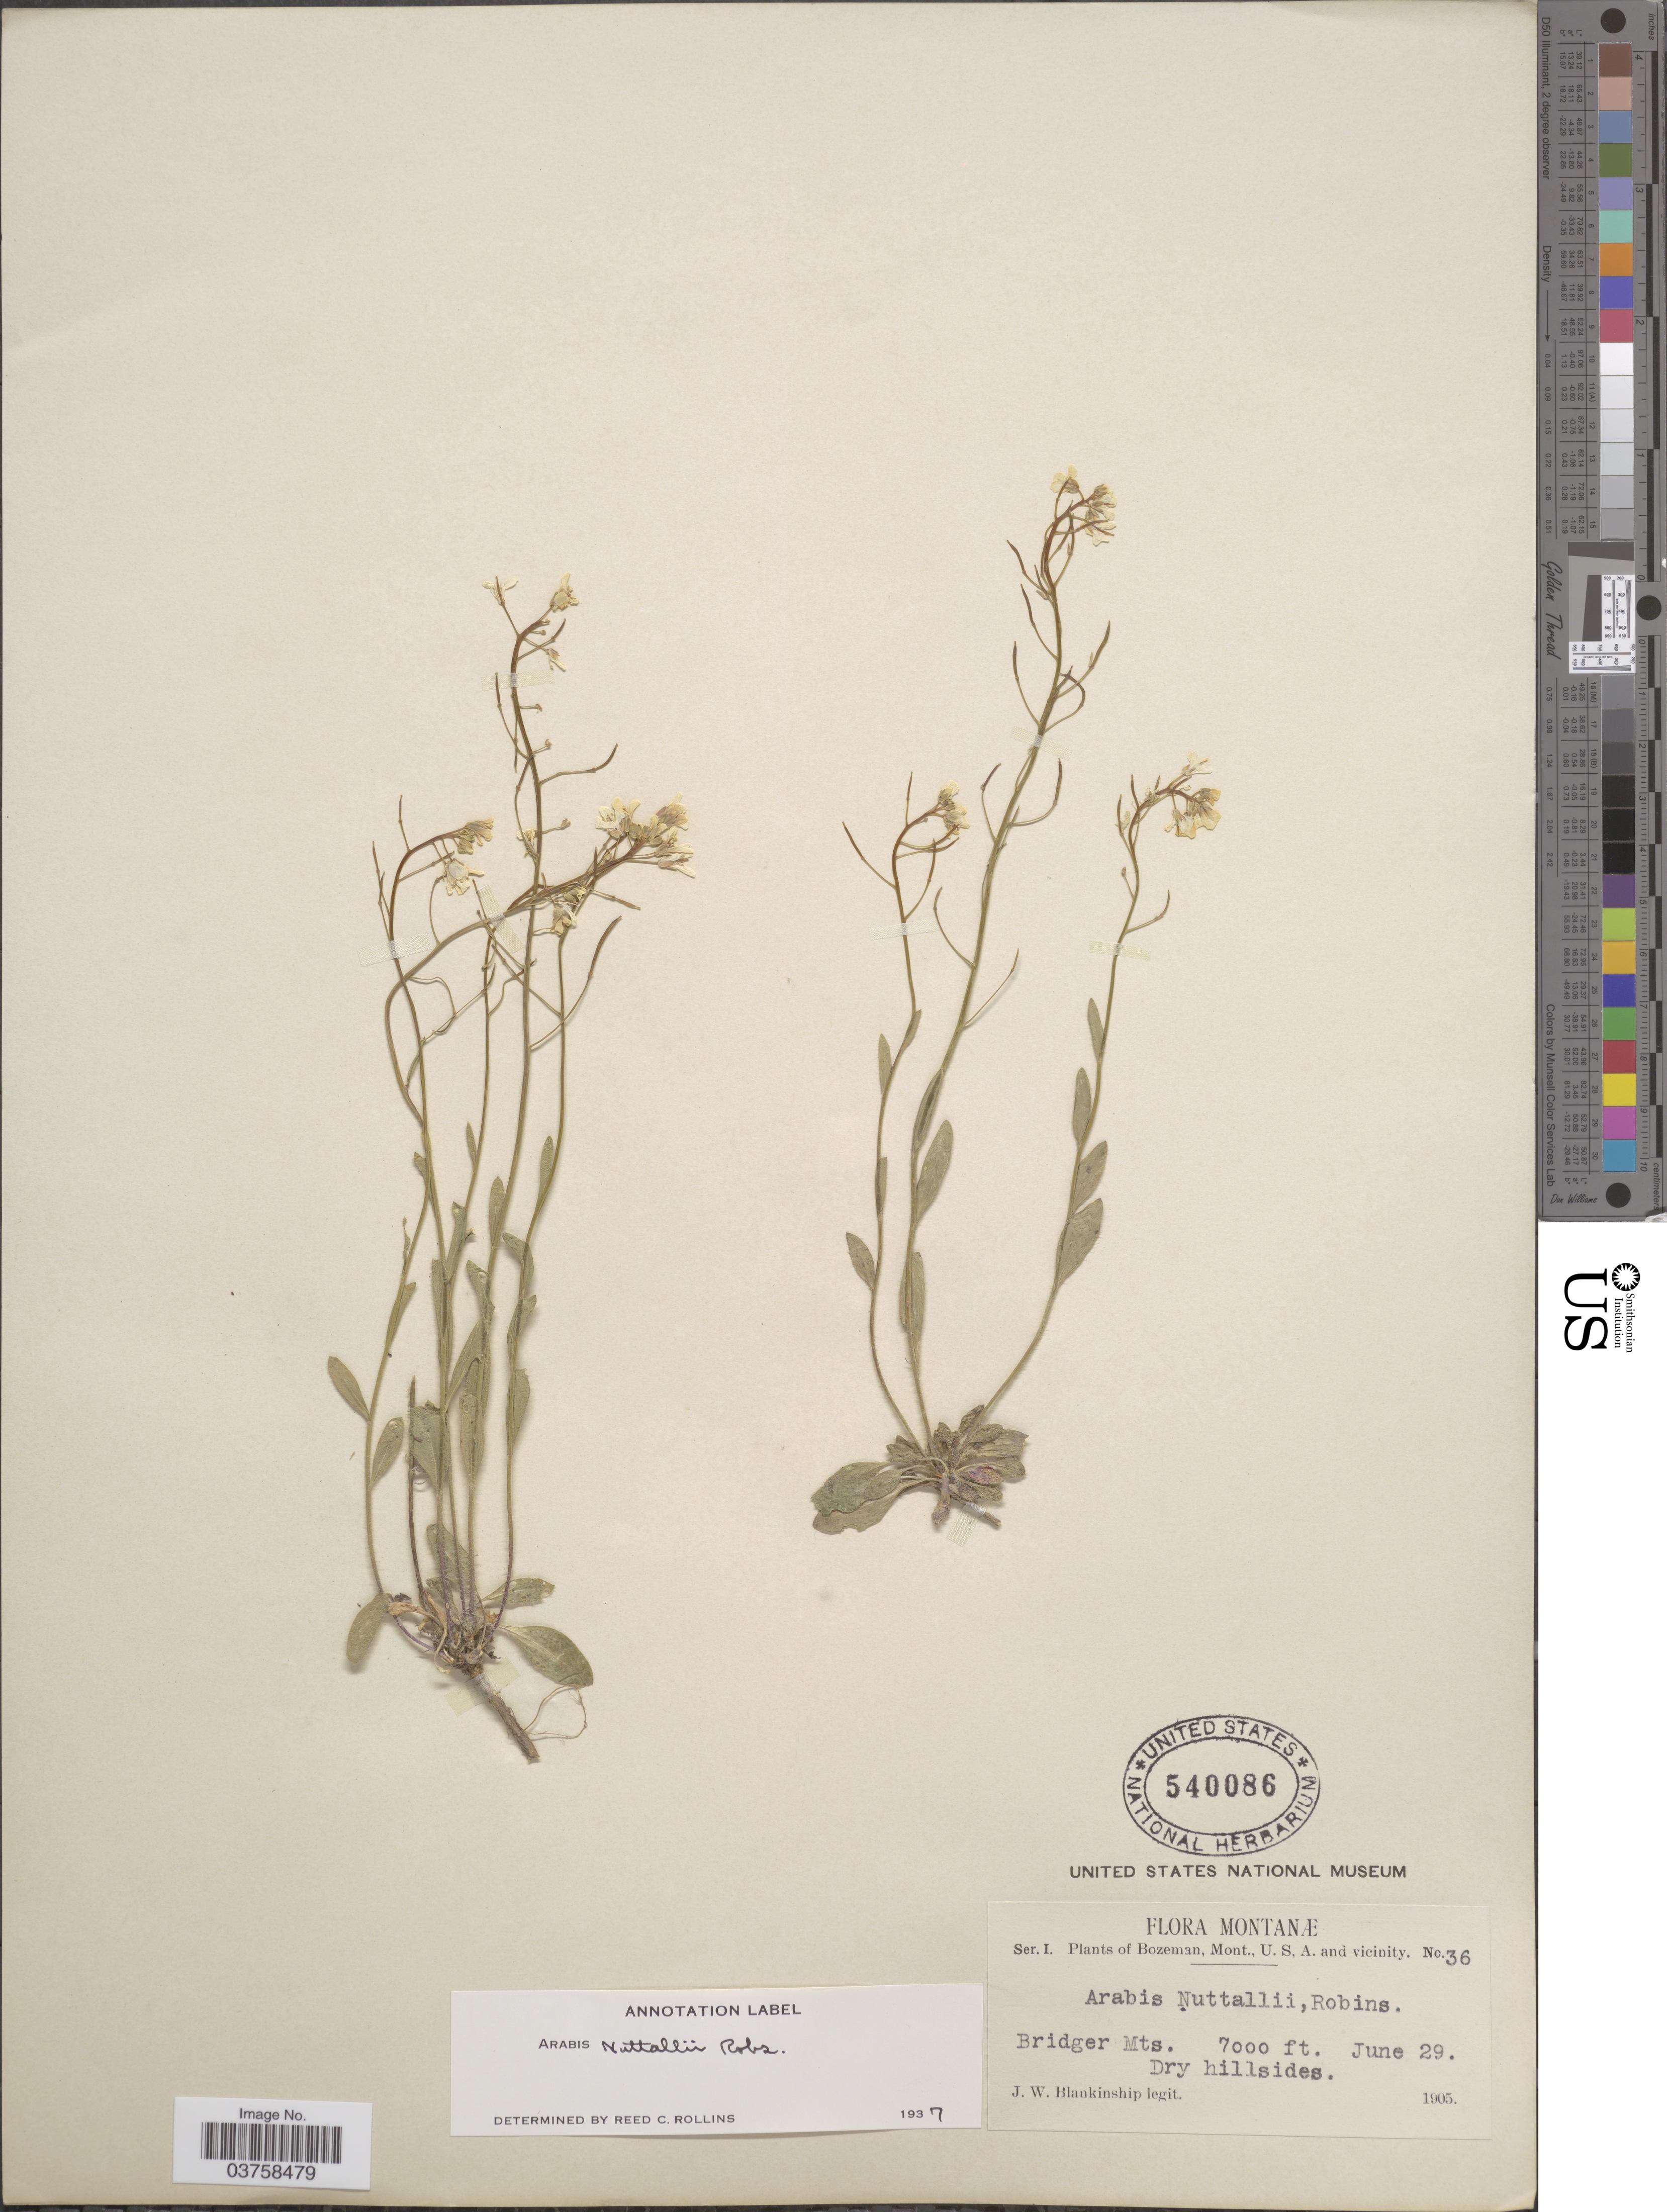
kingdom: Plantae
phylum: Tracheophyta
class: Magnoliopsida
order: Brassicales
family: Brassicaceae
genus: Arabis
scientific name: Arabis nuttallii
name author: B.L. Rob.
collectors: J. W. Blankinship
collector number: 36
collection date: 1905-06-29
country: United States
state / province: Montana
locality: Bozeman, and vicinity. Bridger Mts.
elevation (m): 2134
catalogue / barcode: US 540086